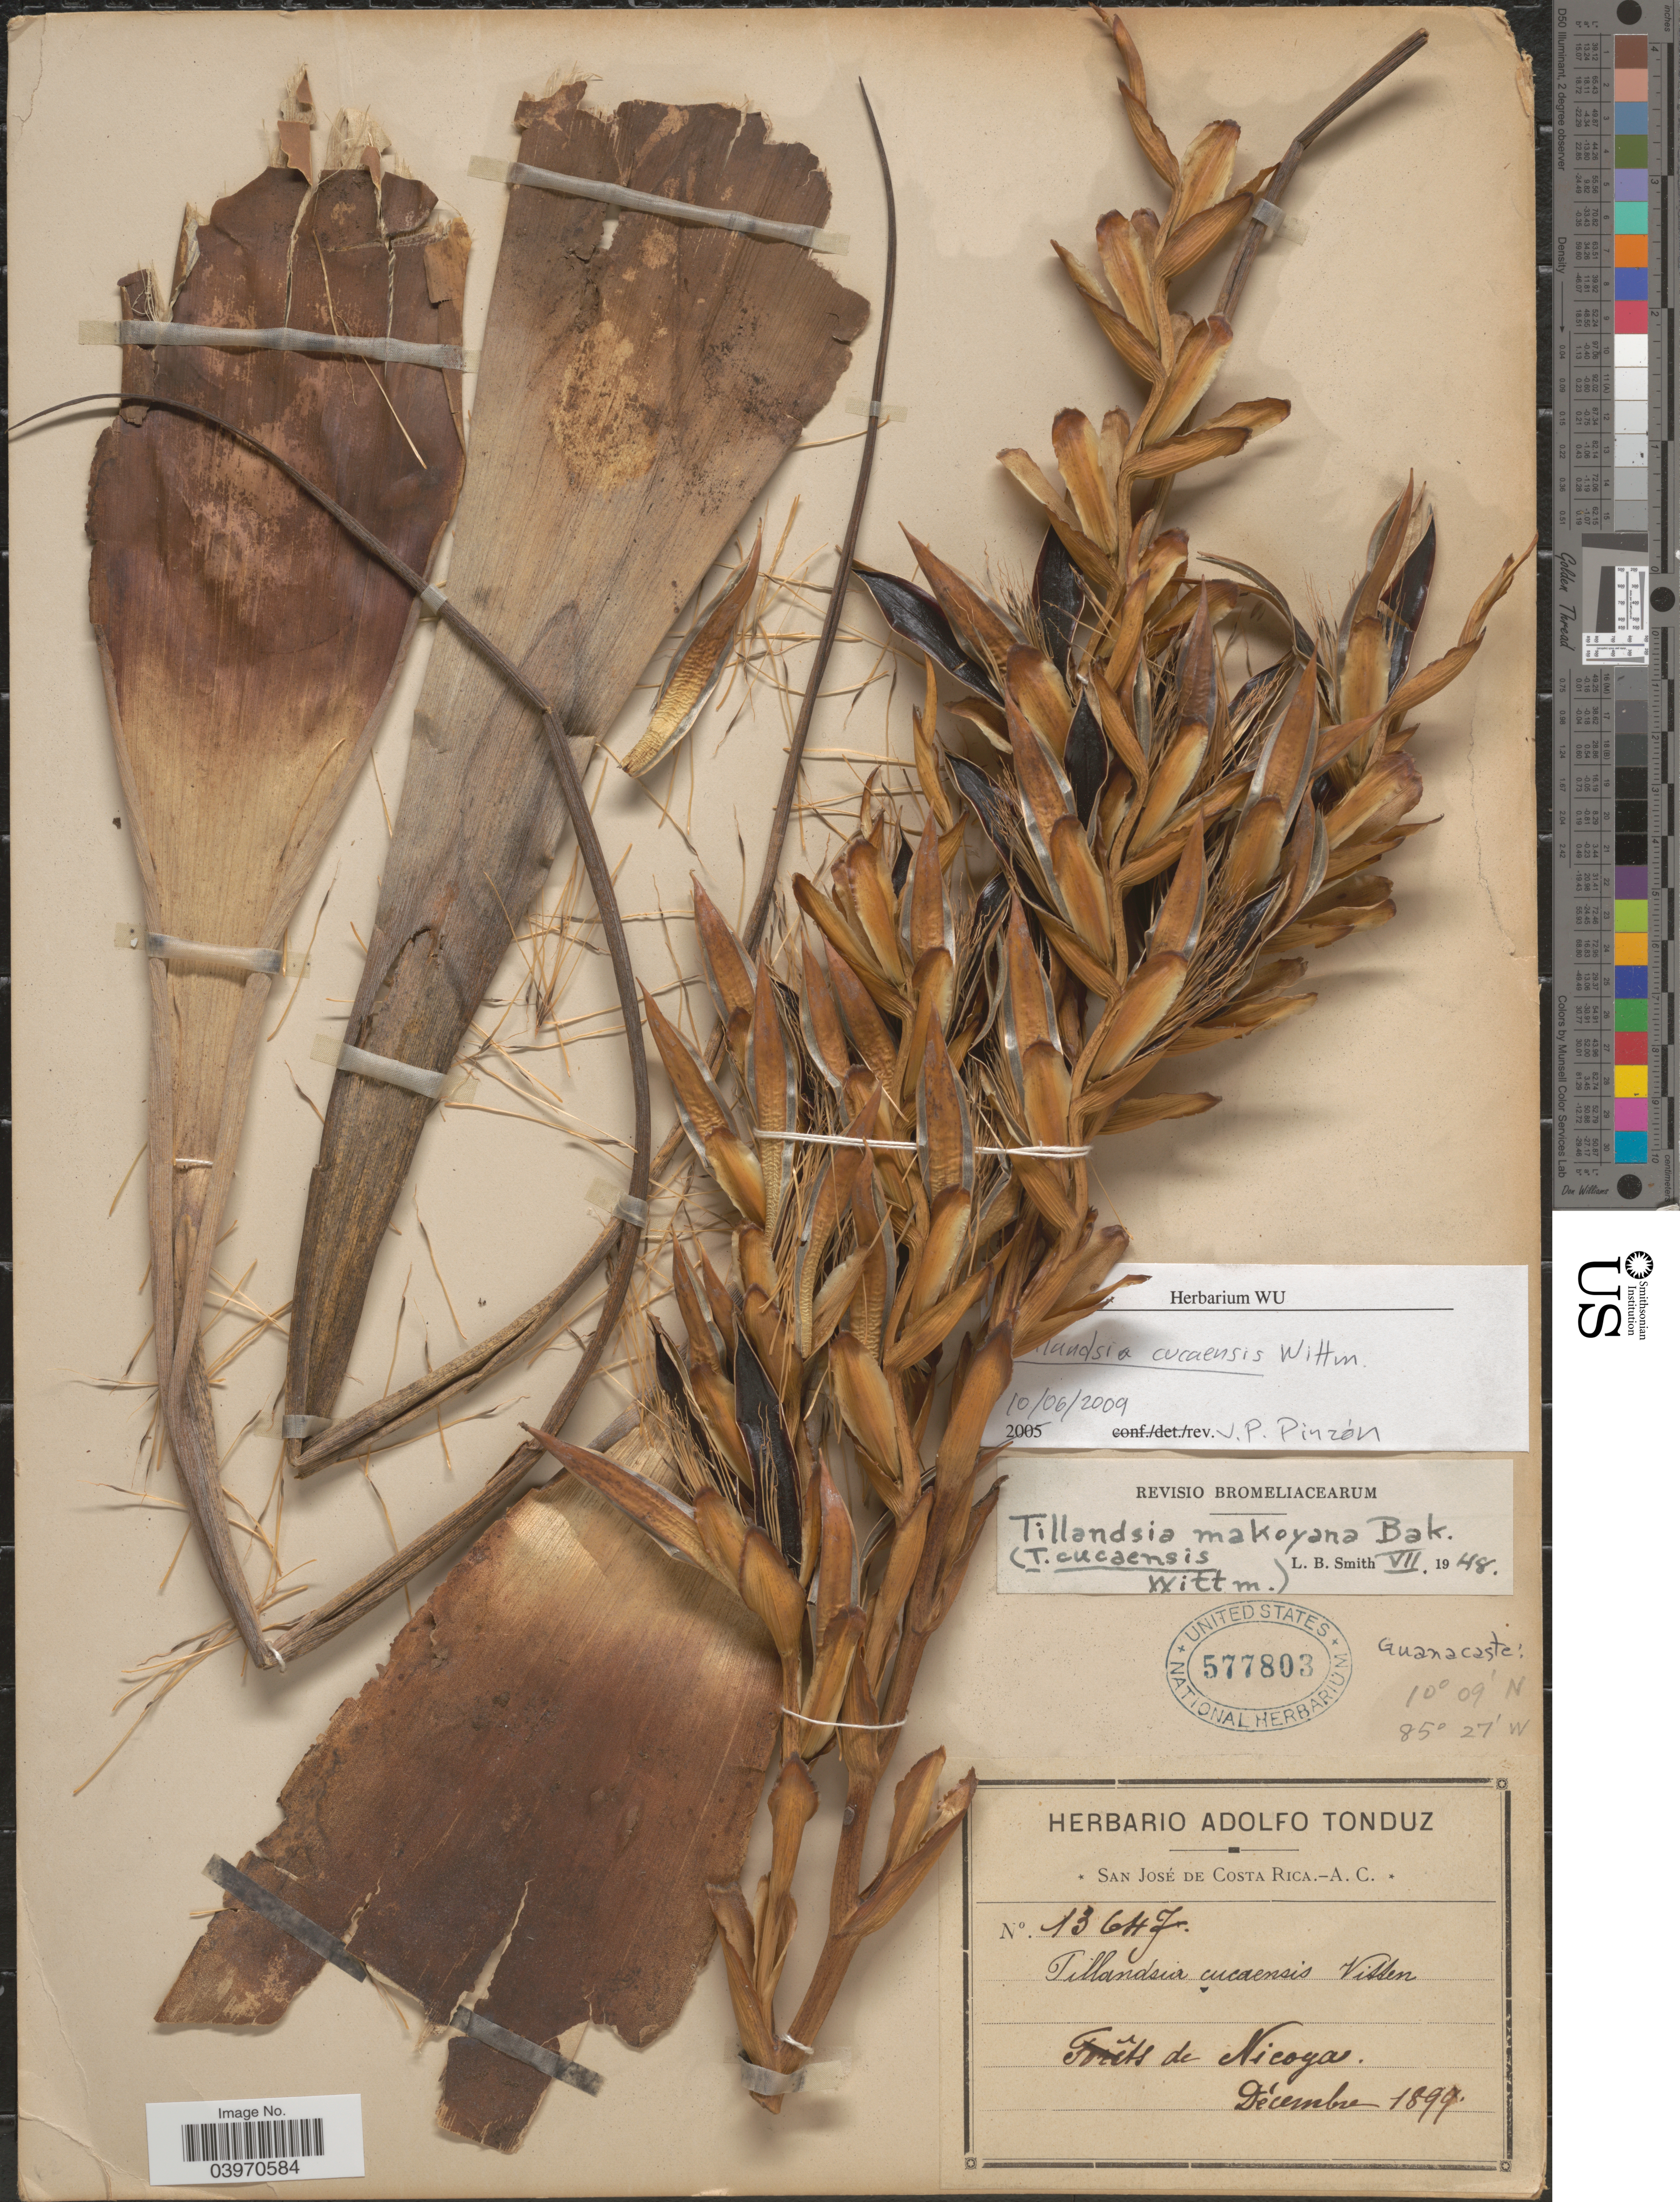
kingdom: Plantae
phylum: Tracheophyta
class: Liliopsida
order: Poales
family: Bromeliaceae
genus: Tillandsia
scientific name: Tillandsia cucaensis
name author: Wittm.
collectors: ex Herb. Adolfo Tonduz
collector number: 13647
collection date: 1899-12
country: Costa Rica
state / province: Guanacaste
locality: Forêts de Nicoya.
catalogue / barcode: US 577803